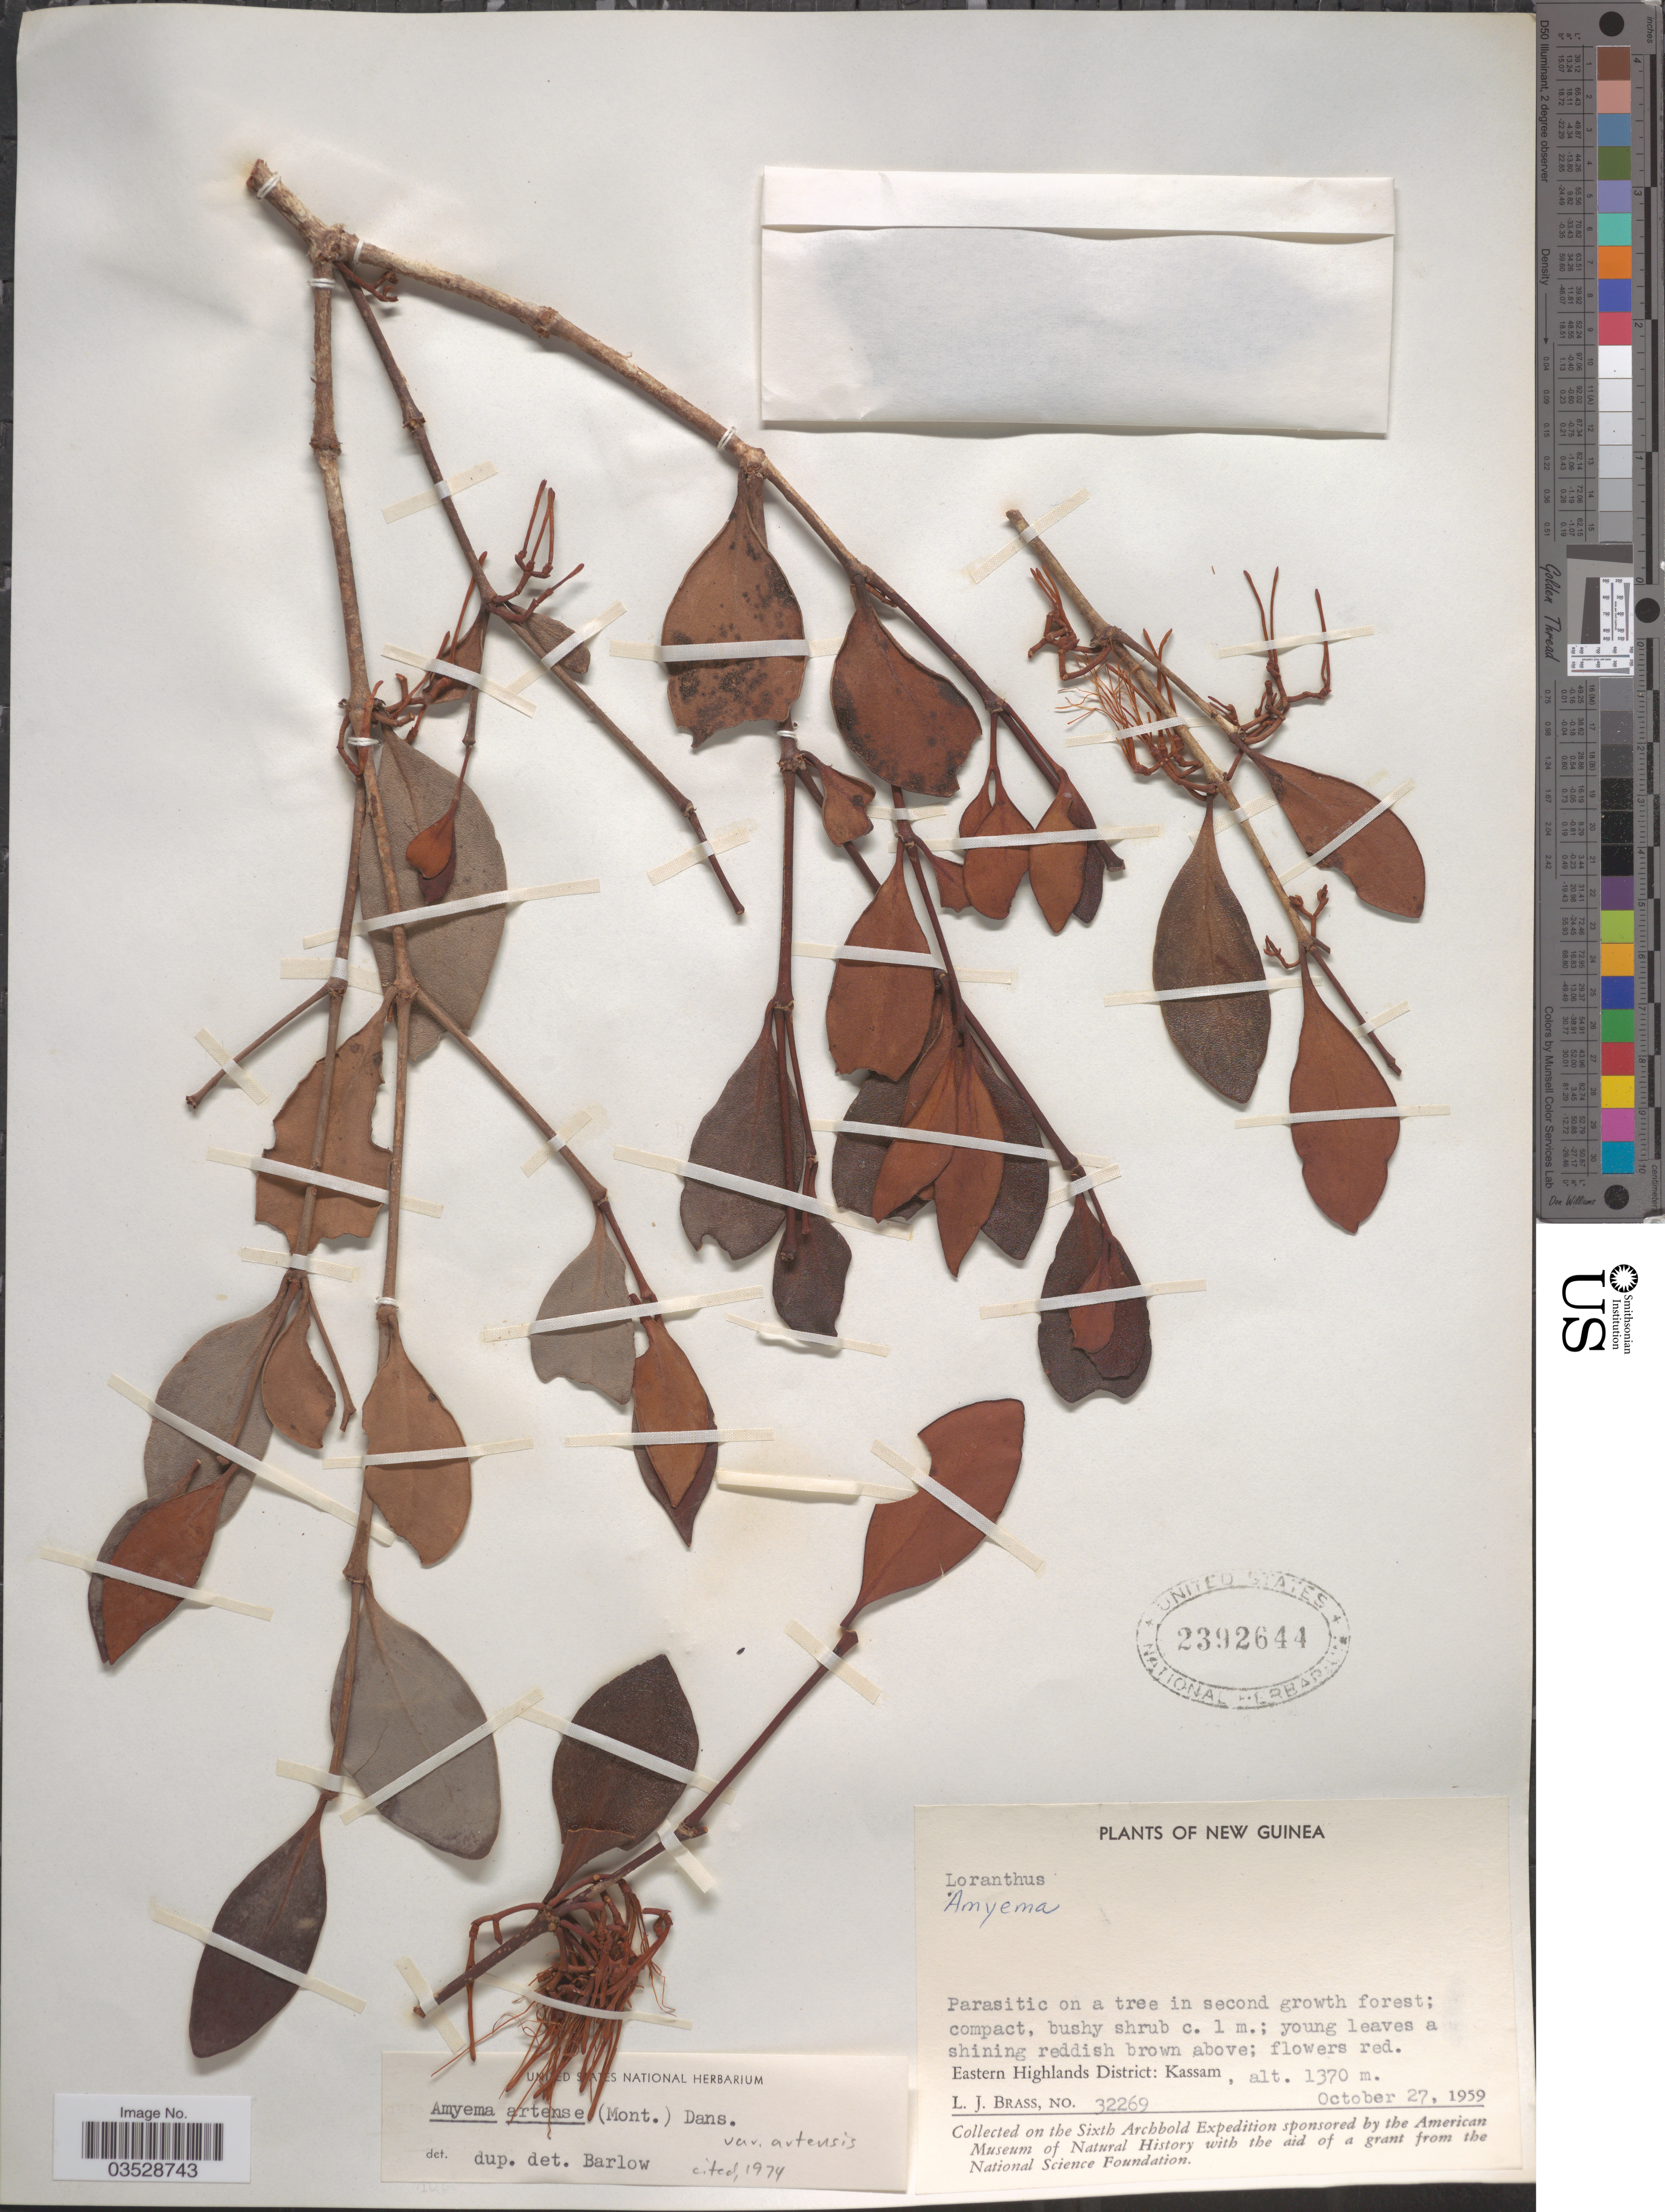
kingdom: Plantae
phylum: Tracheophyta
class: Magnoliopsida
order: Santalales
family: Loranthaceae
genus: Amyema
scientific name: Amyema artensis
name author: Danser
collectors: L. J. Brass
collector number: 32269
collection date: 1959-10-27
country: Papua New Guinea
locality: New Guinea. Eastern Highlands District: Kassam.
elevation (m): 1370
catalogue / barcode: US 2392644